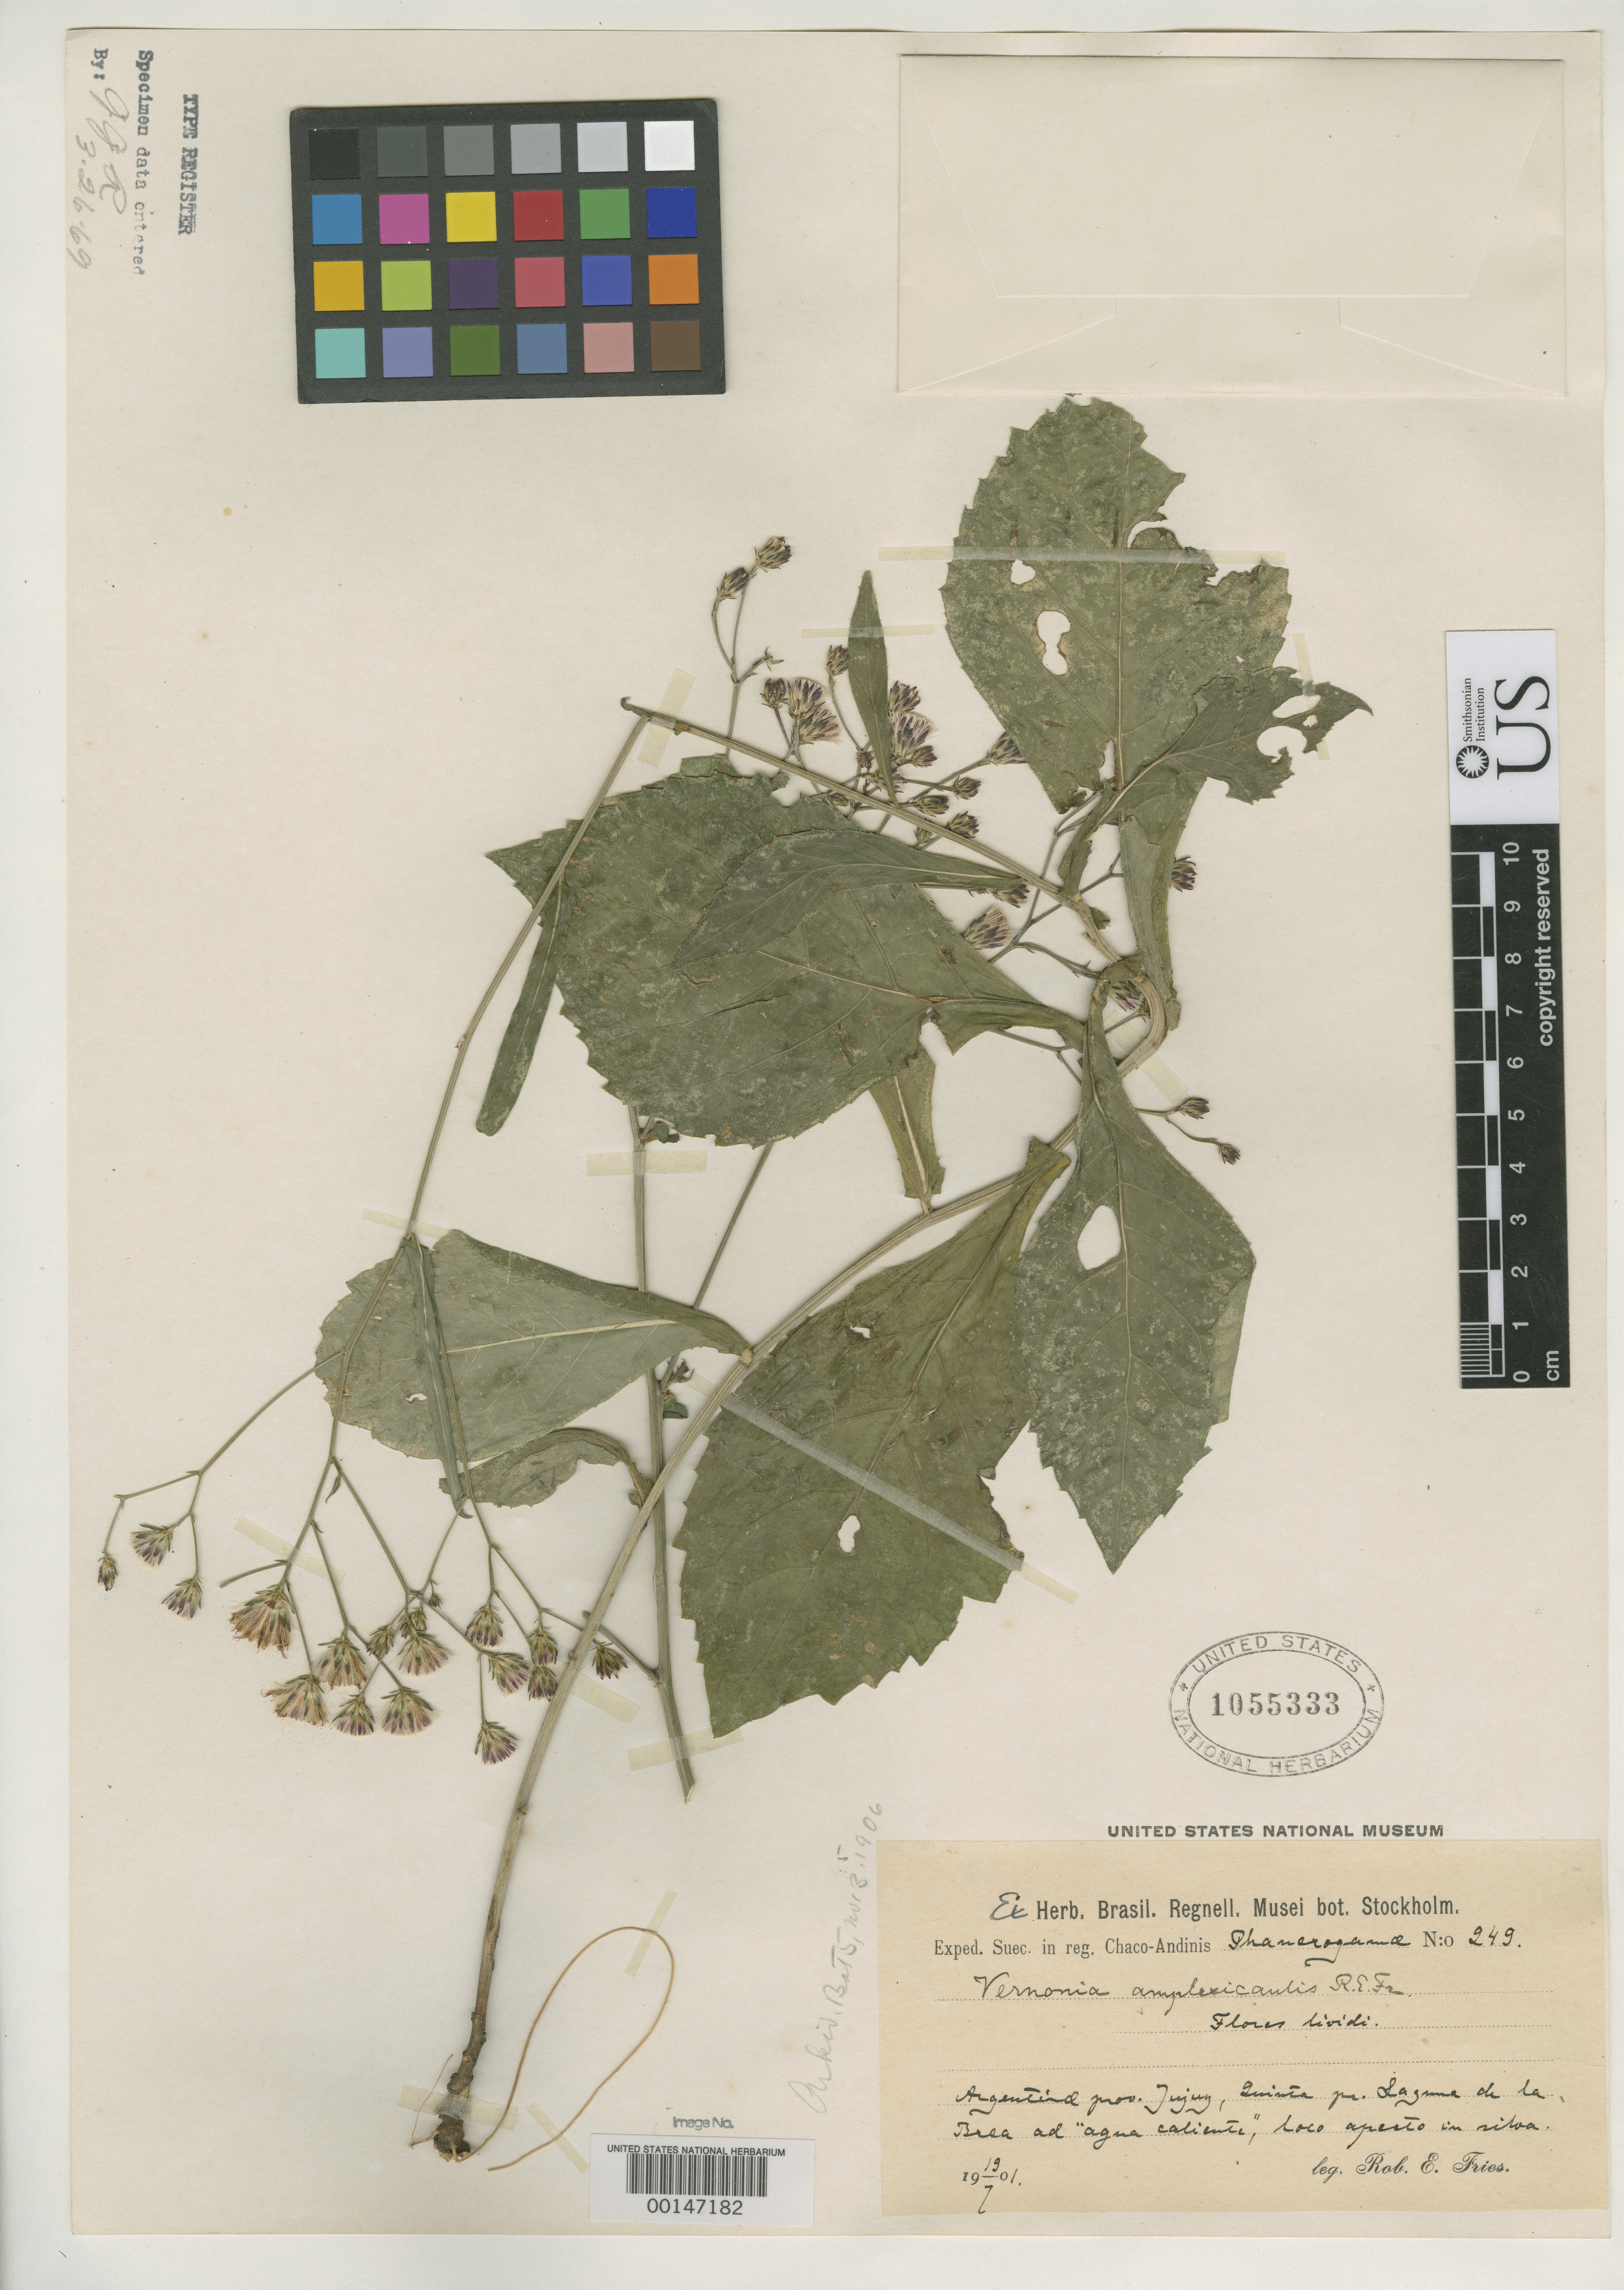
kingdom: Plantae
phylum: Tracheophyta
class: Magnoliopsida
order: Asterales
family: Asteraceae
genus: Vernonia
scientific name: Vernonia amplexicaulis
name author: R.E. Fr.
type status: Isotype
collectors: R. E. Fries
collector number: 249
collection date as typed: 19 Jul 1901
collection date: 1901-07-19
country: Argentina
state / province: Jujuy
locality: Quinta Pr. Laguna de La Brea.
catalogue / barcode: US 1055333